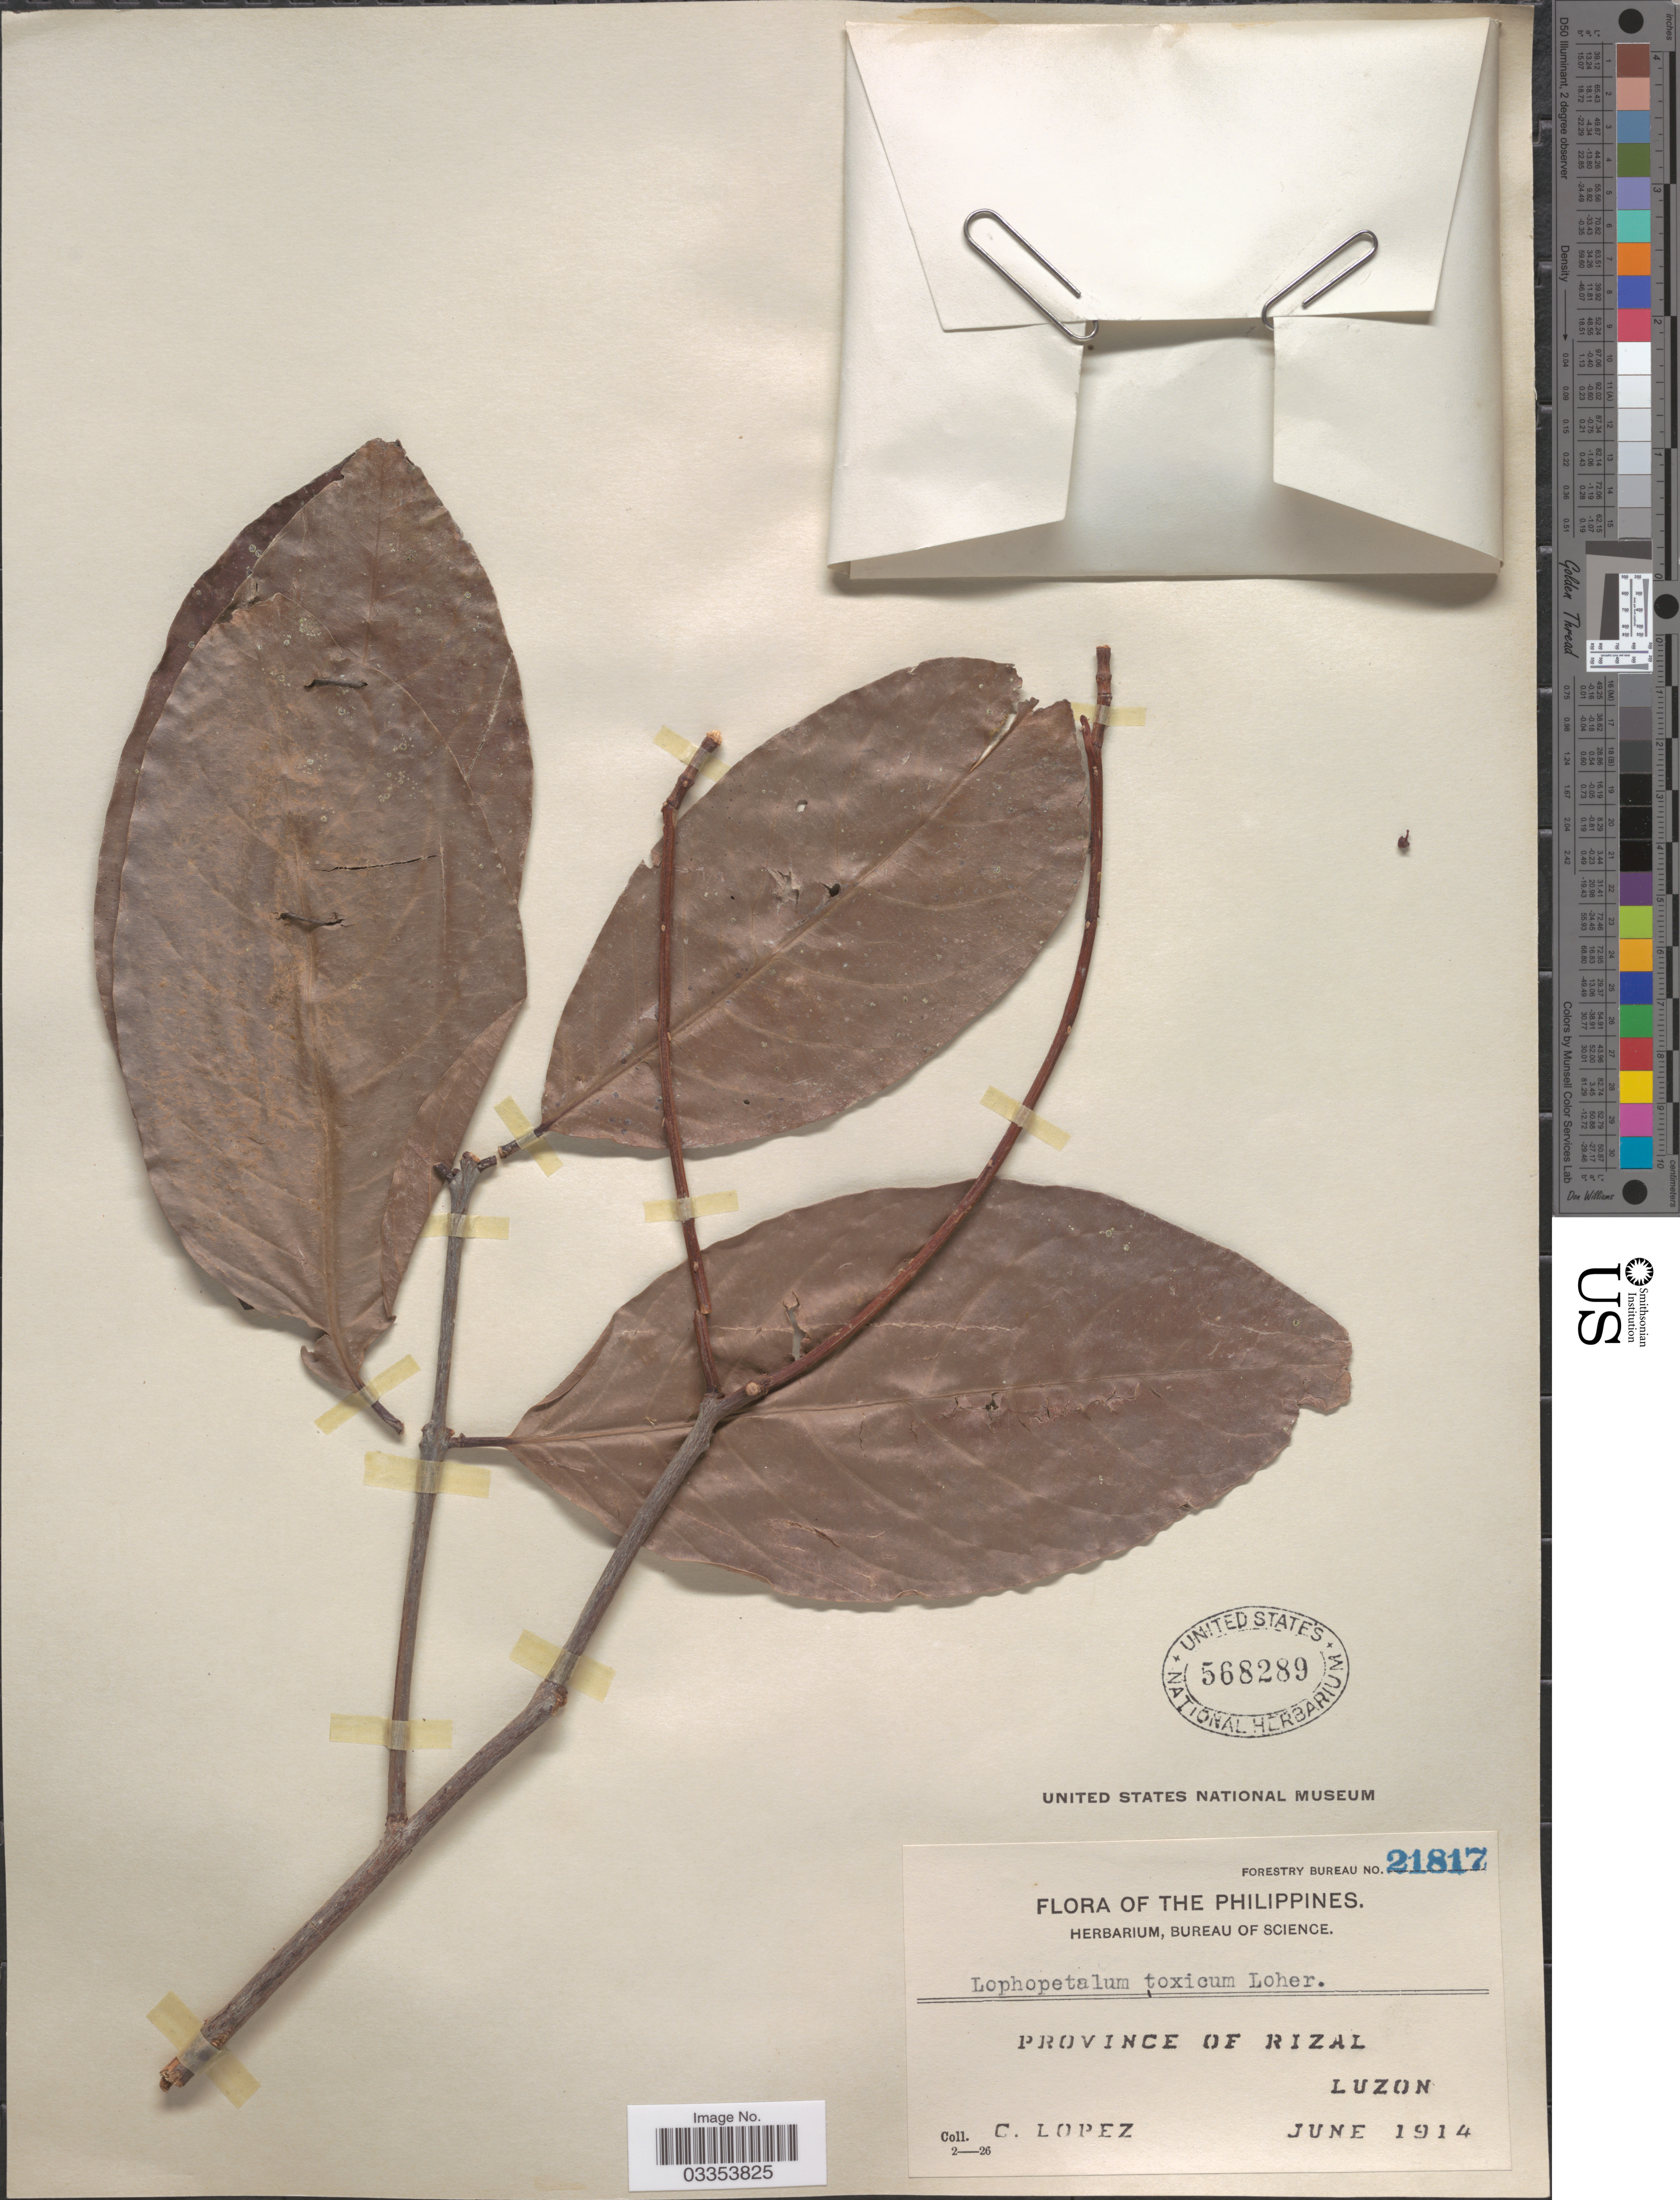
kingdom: Plantae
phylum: Tracheophyta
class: Magnoliopsida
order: Celastrales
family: Celastraceae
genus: Lophopetalum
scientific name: Lophopetalum javanicum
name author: (Zoll.) Turcz.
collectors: C. Lopez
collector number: Forestry Bureau 21817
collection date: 1914-06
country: Philippines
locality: Province of Rizal, Luzon.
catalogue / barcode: US 568289